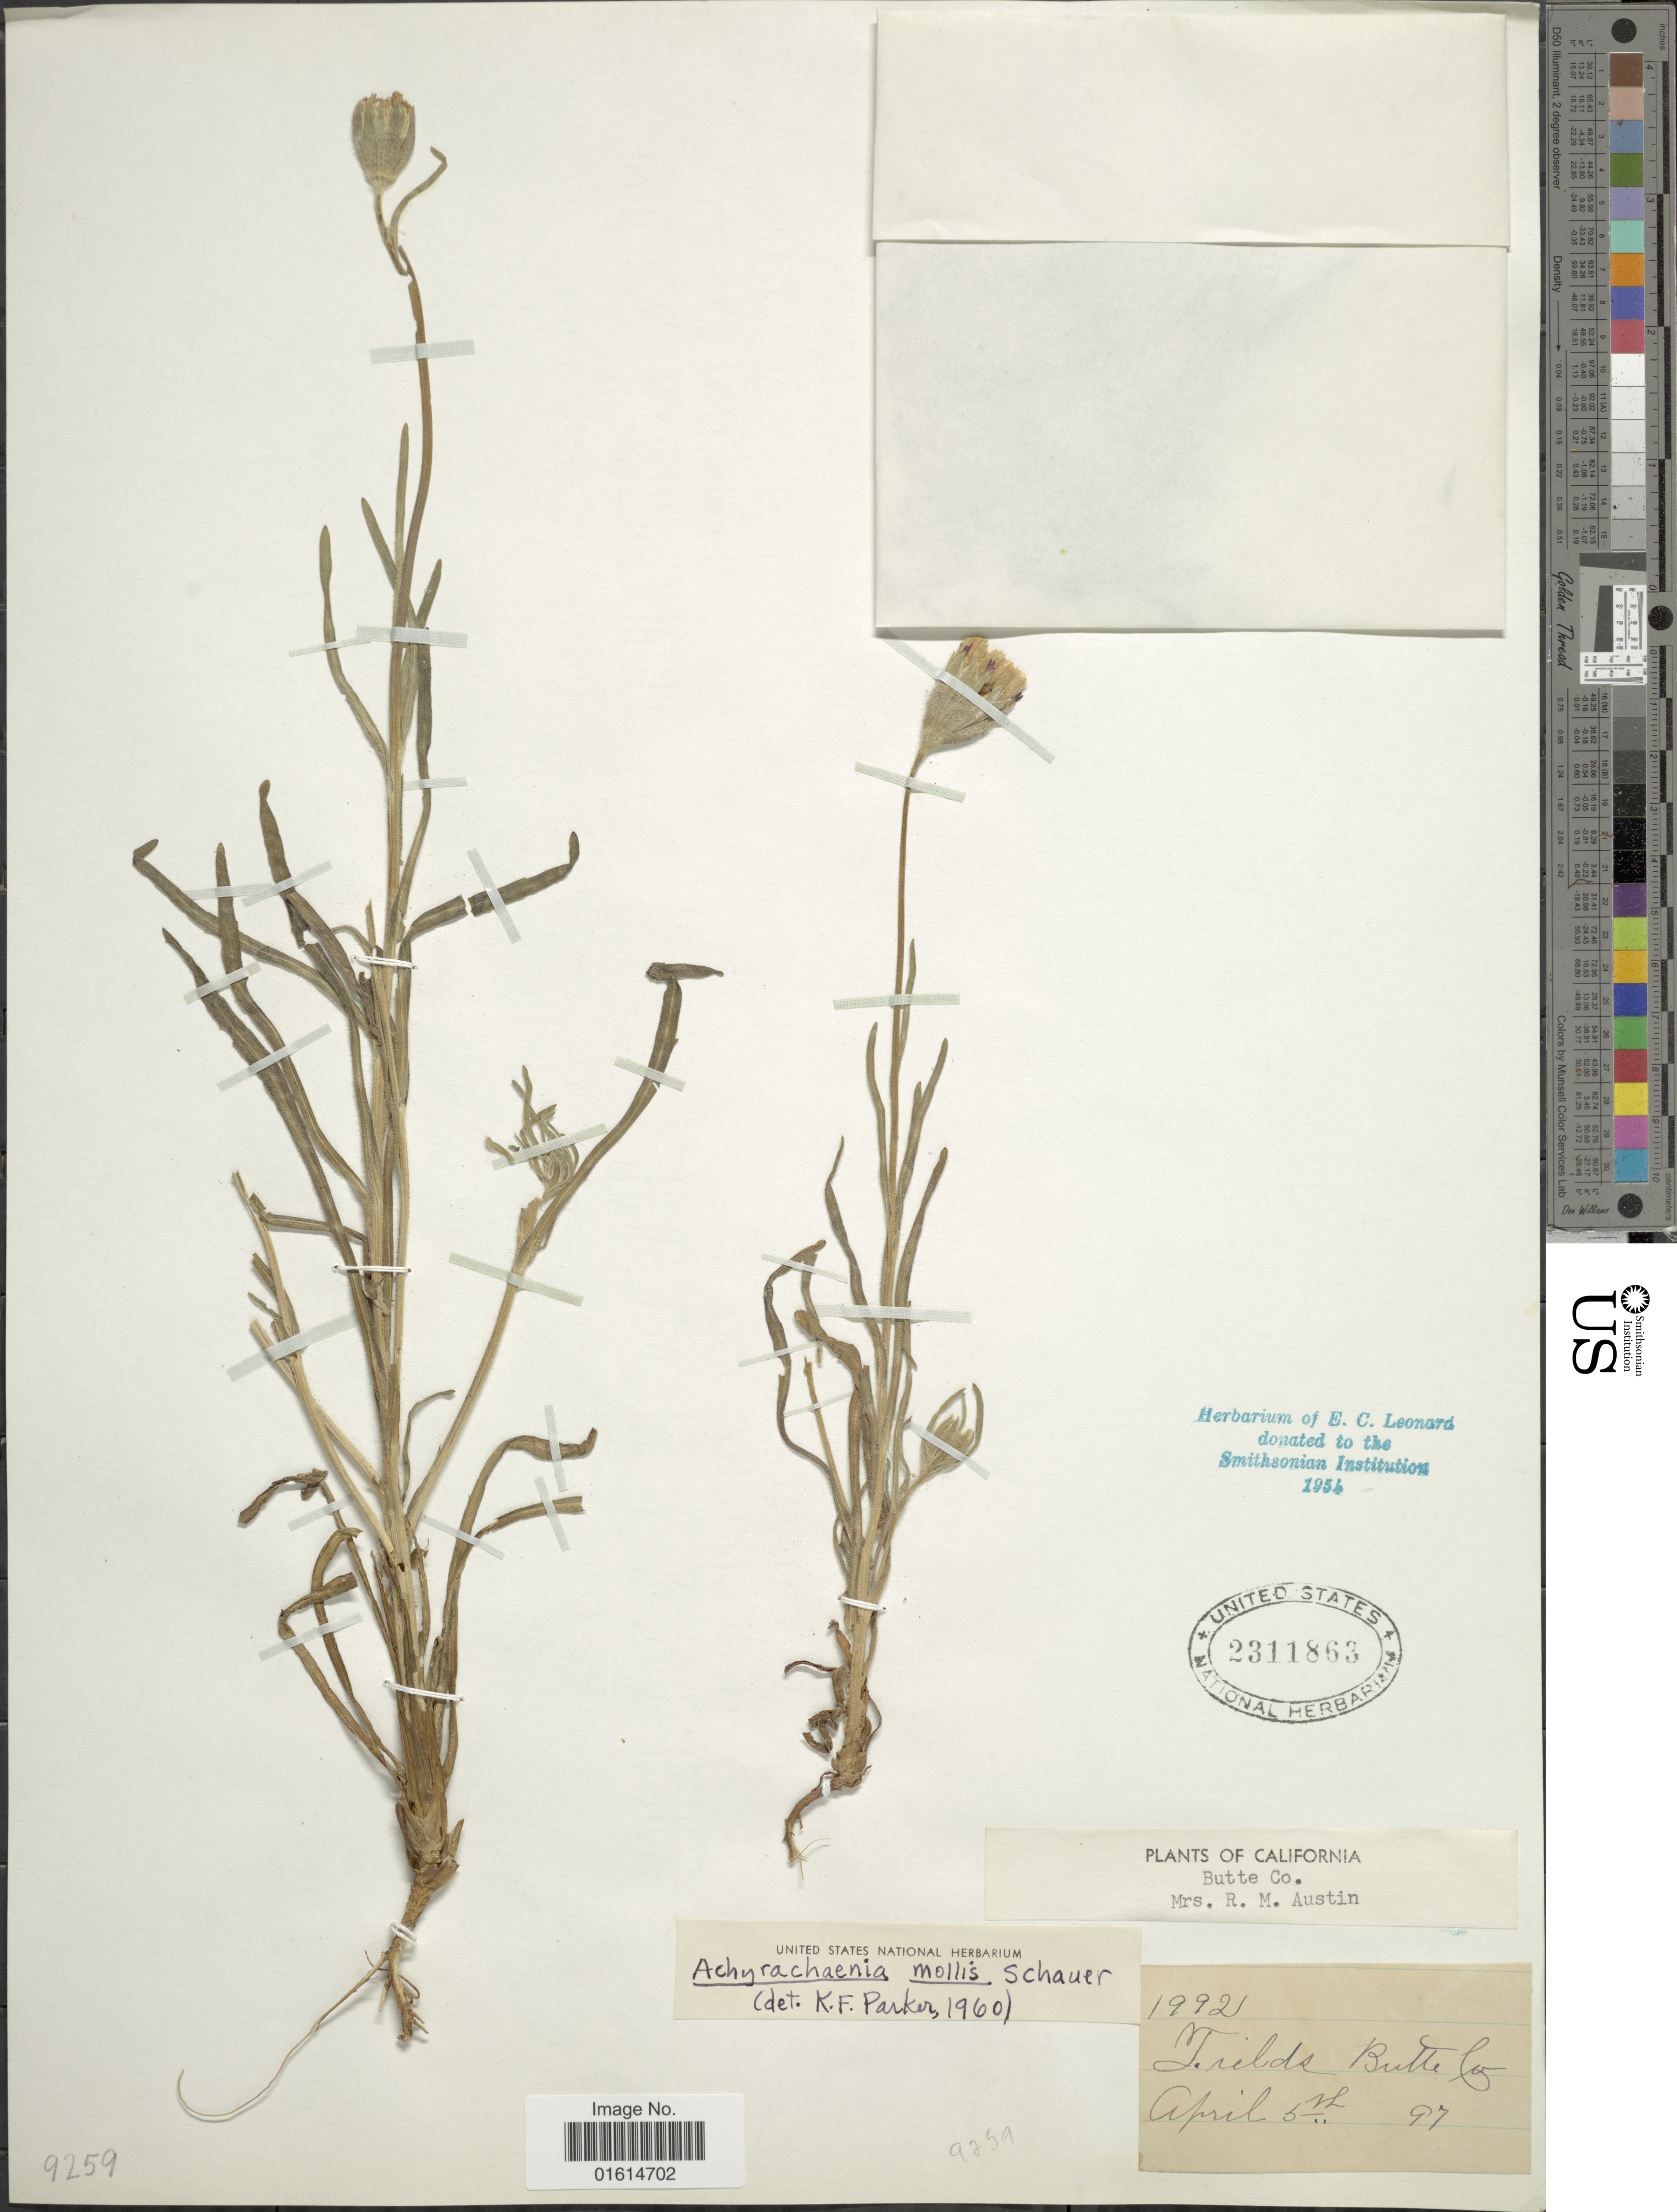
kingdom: Plantae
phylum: Tracheophyta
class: Magnoliopsida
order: Asterales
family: Asteraceae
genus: Achyrachaena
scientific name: Achyrachaena mollis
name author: Schauer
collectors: R. Austin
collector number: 19921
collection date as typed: Transcribed d/m/y: 5/4/97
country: United States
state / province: California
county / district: Butte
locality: Fields Butte Co., Butte Co.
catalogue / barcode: US 2311863